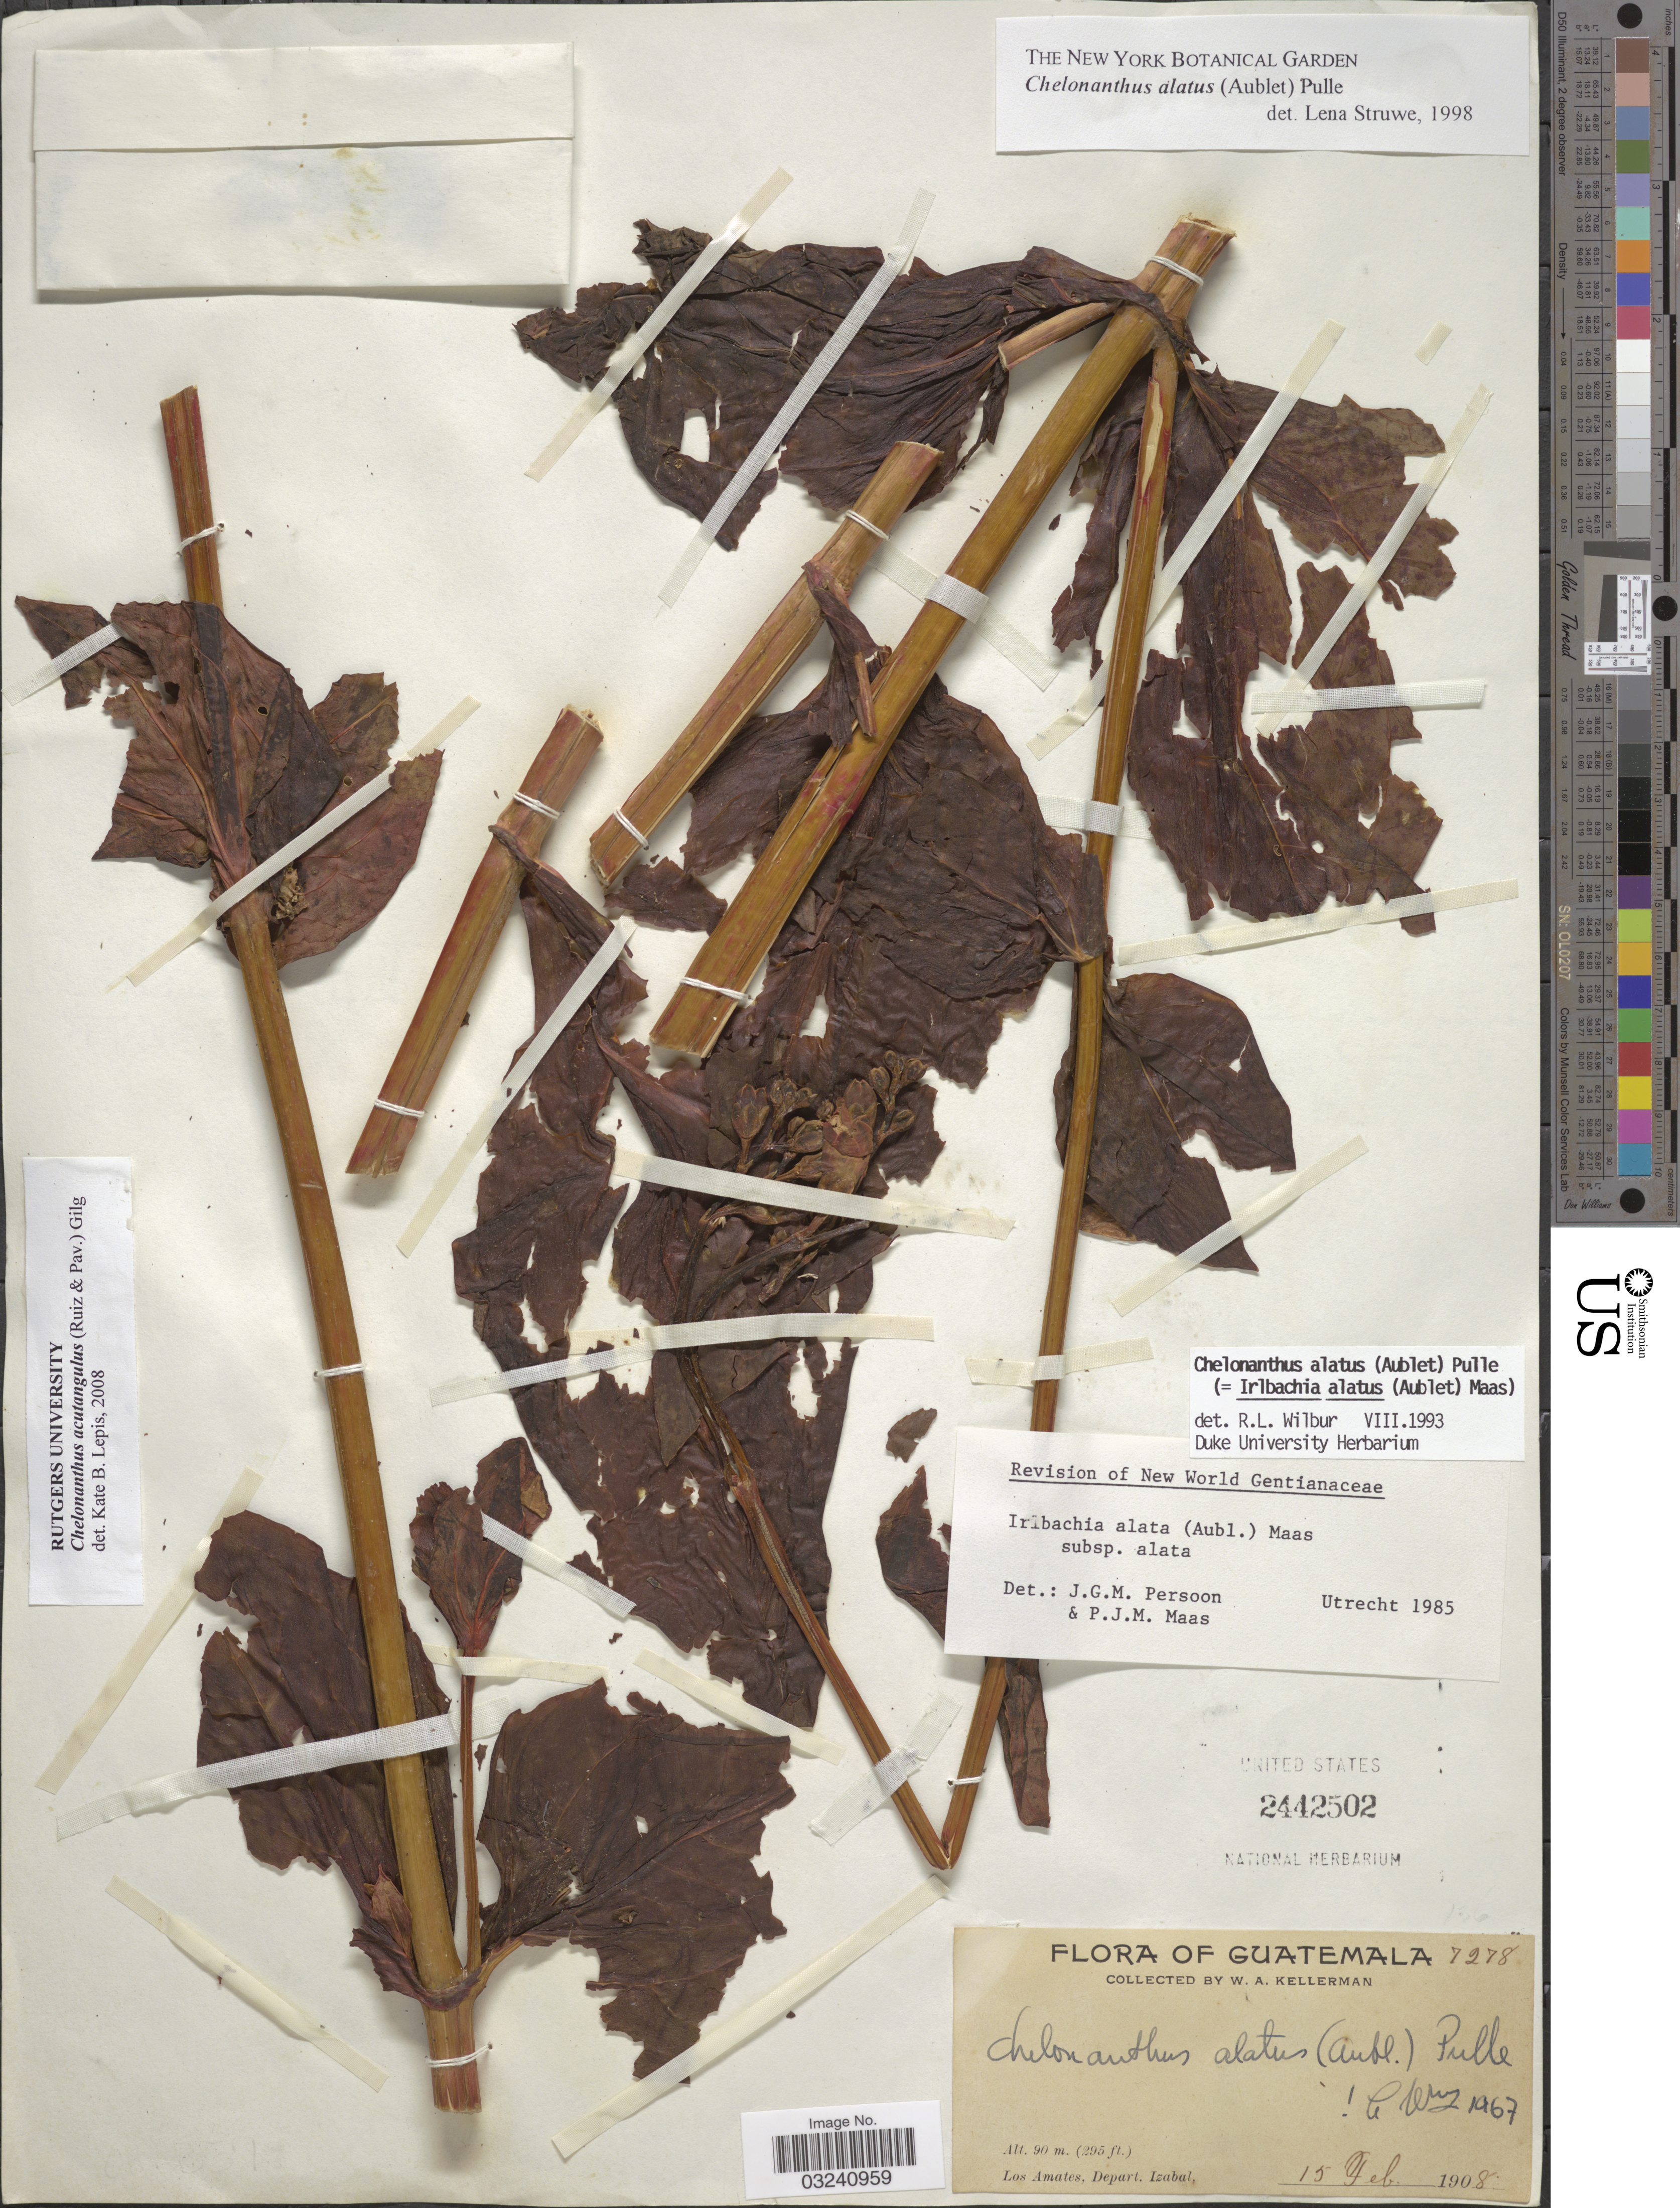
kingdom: Plantae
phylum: Tracheophyta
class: Magnoliopsida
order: Gentianales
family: Gentianaceae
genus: Chelonanthus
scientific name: Chelonanthus acutangulus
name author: (Ruiz & Pav.) Gilg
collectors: W. Kellerman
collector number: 7278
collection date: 1908-02-15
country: Guatemala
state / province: Izabal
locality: Los Amates, Depart. Izabal.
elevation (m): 90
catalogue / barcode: US 2442502